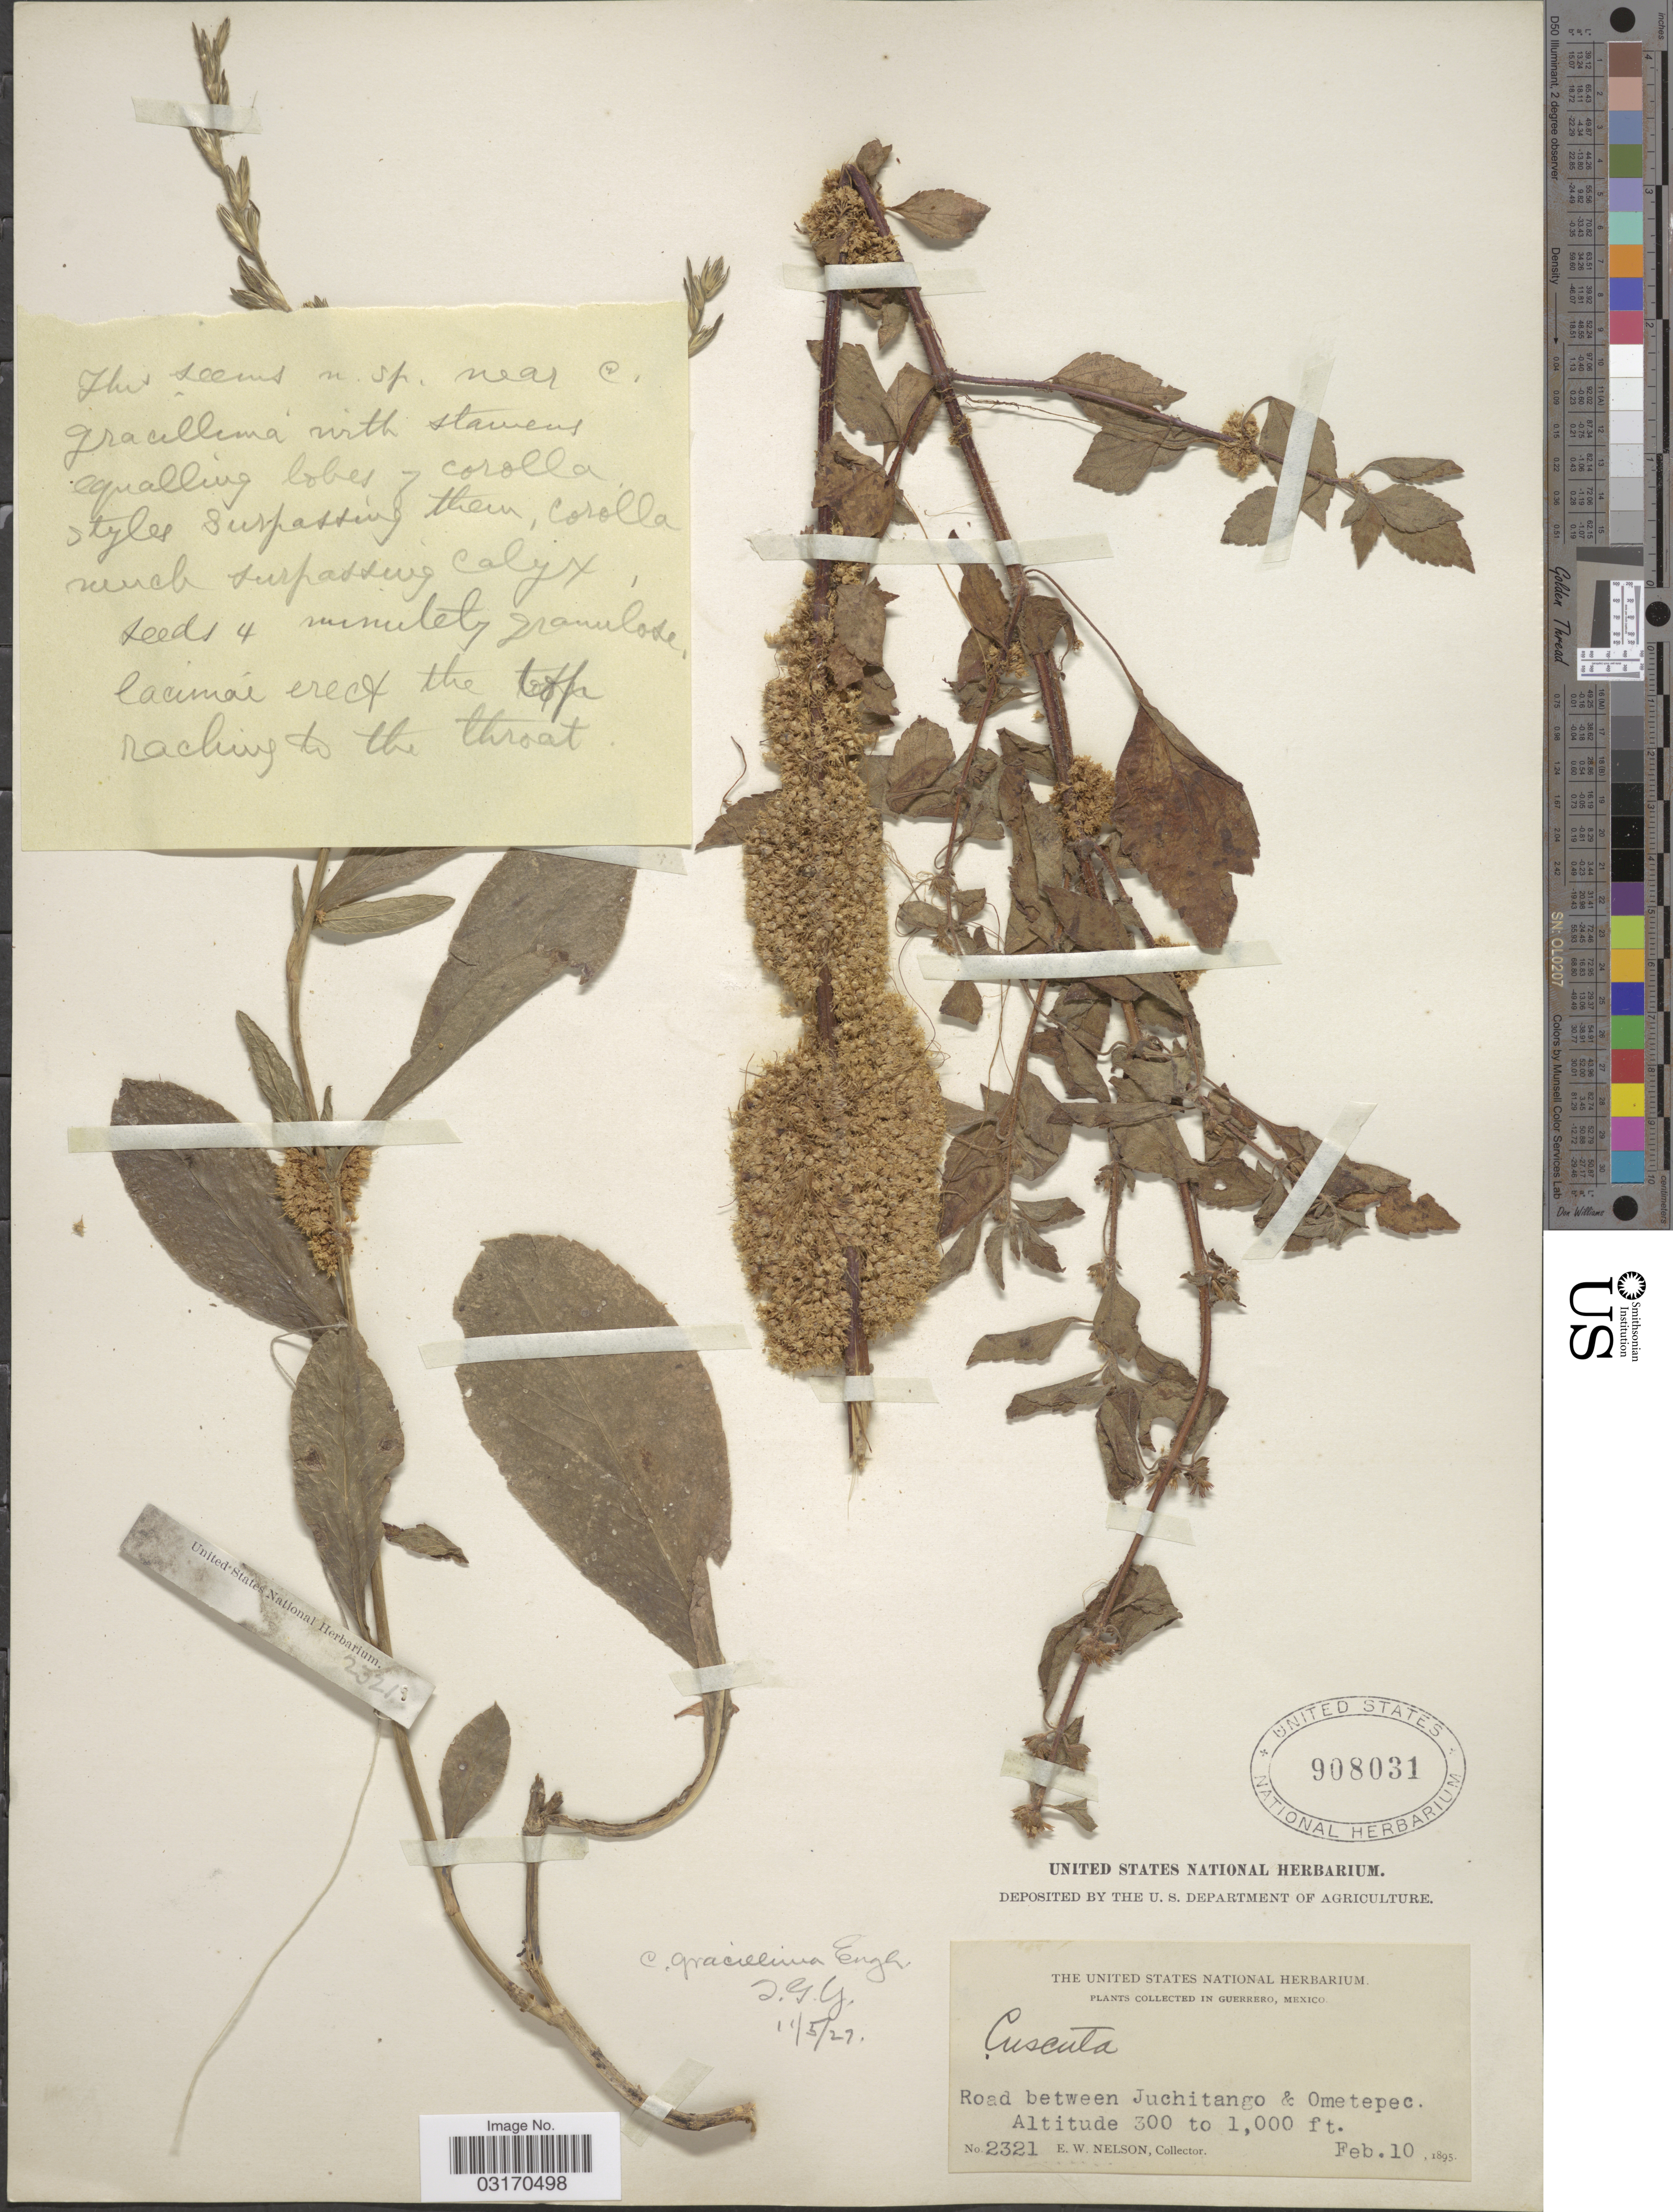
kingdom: Plantae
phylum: Tracheophyta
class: Magnoliopsida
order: Solanales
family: Convolvulaceae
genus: Cuscuta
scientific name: Cuscuta gracillima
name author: Engelm.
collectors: E. W. Nelson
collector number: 2321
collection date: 1895-02-10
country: Mexico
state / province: Guerrero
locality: Road between Juchitango & Ometepec.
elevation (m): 91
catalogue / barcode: US 908031